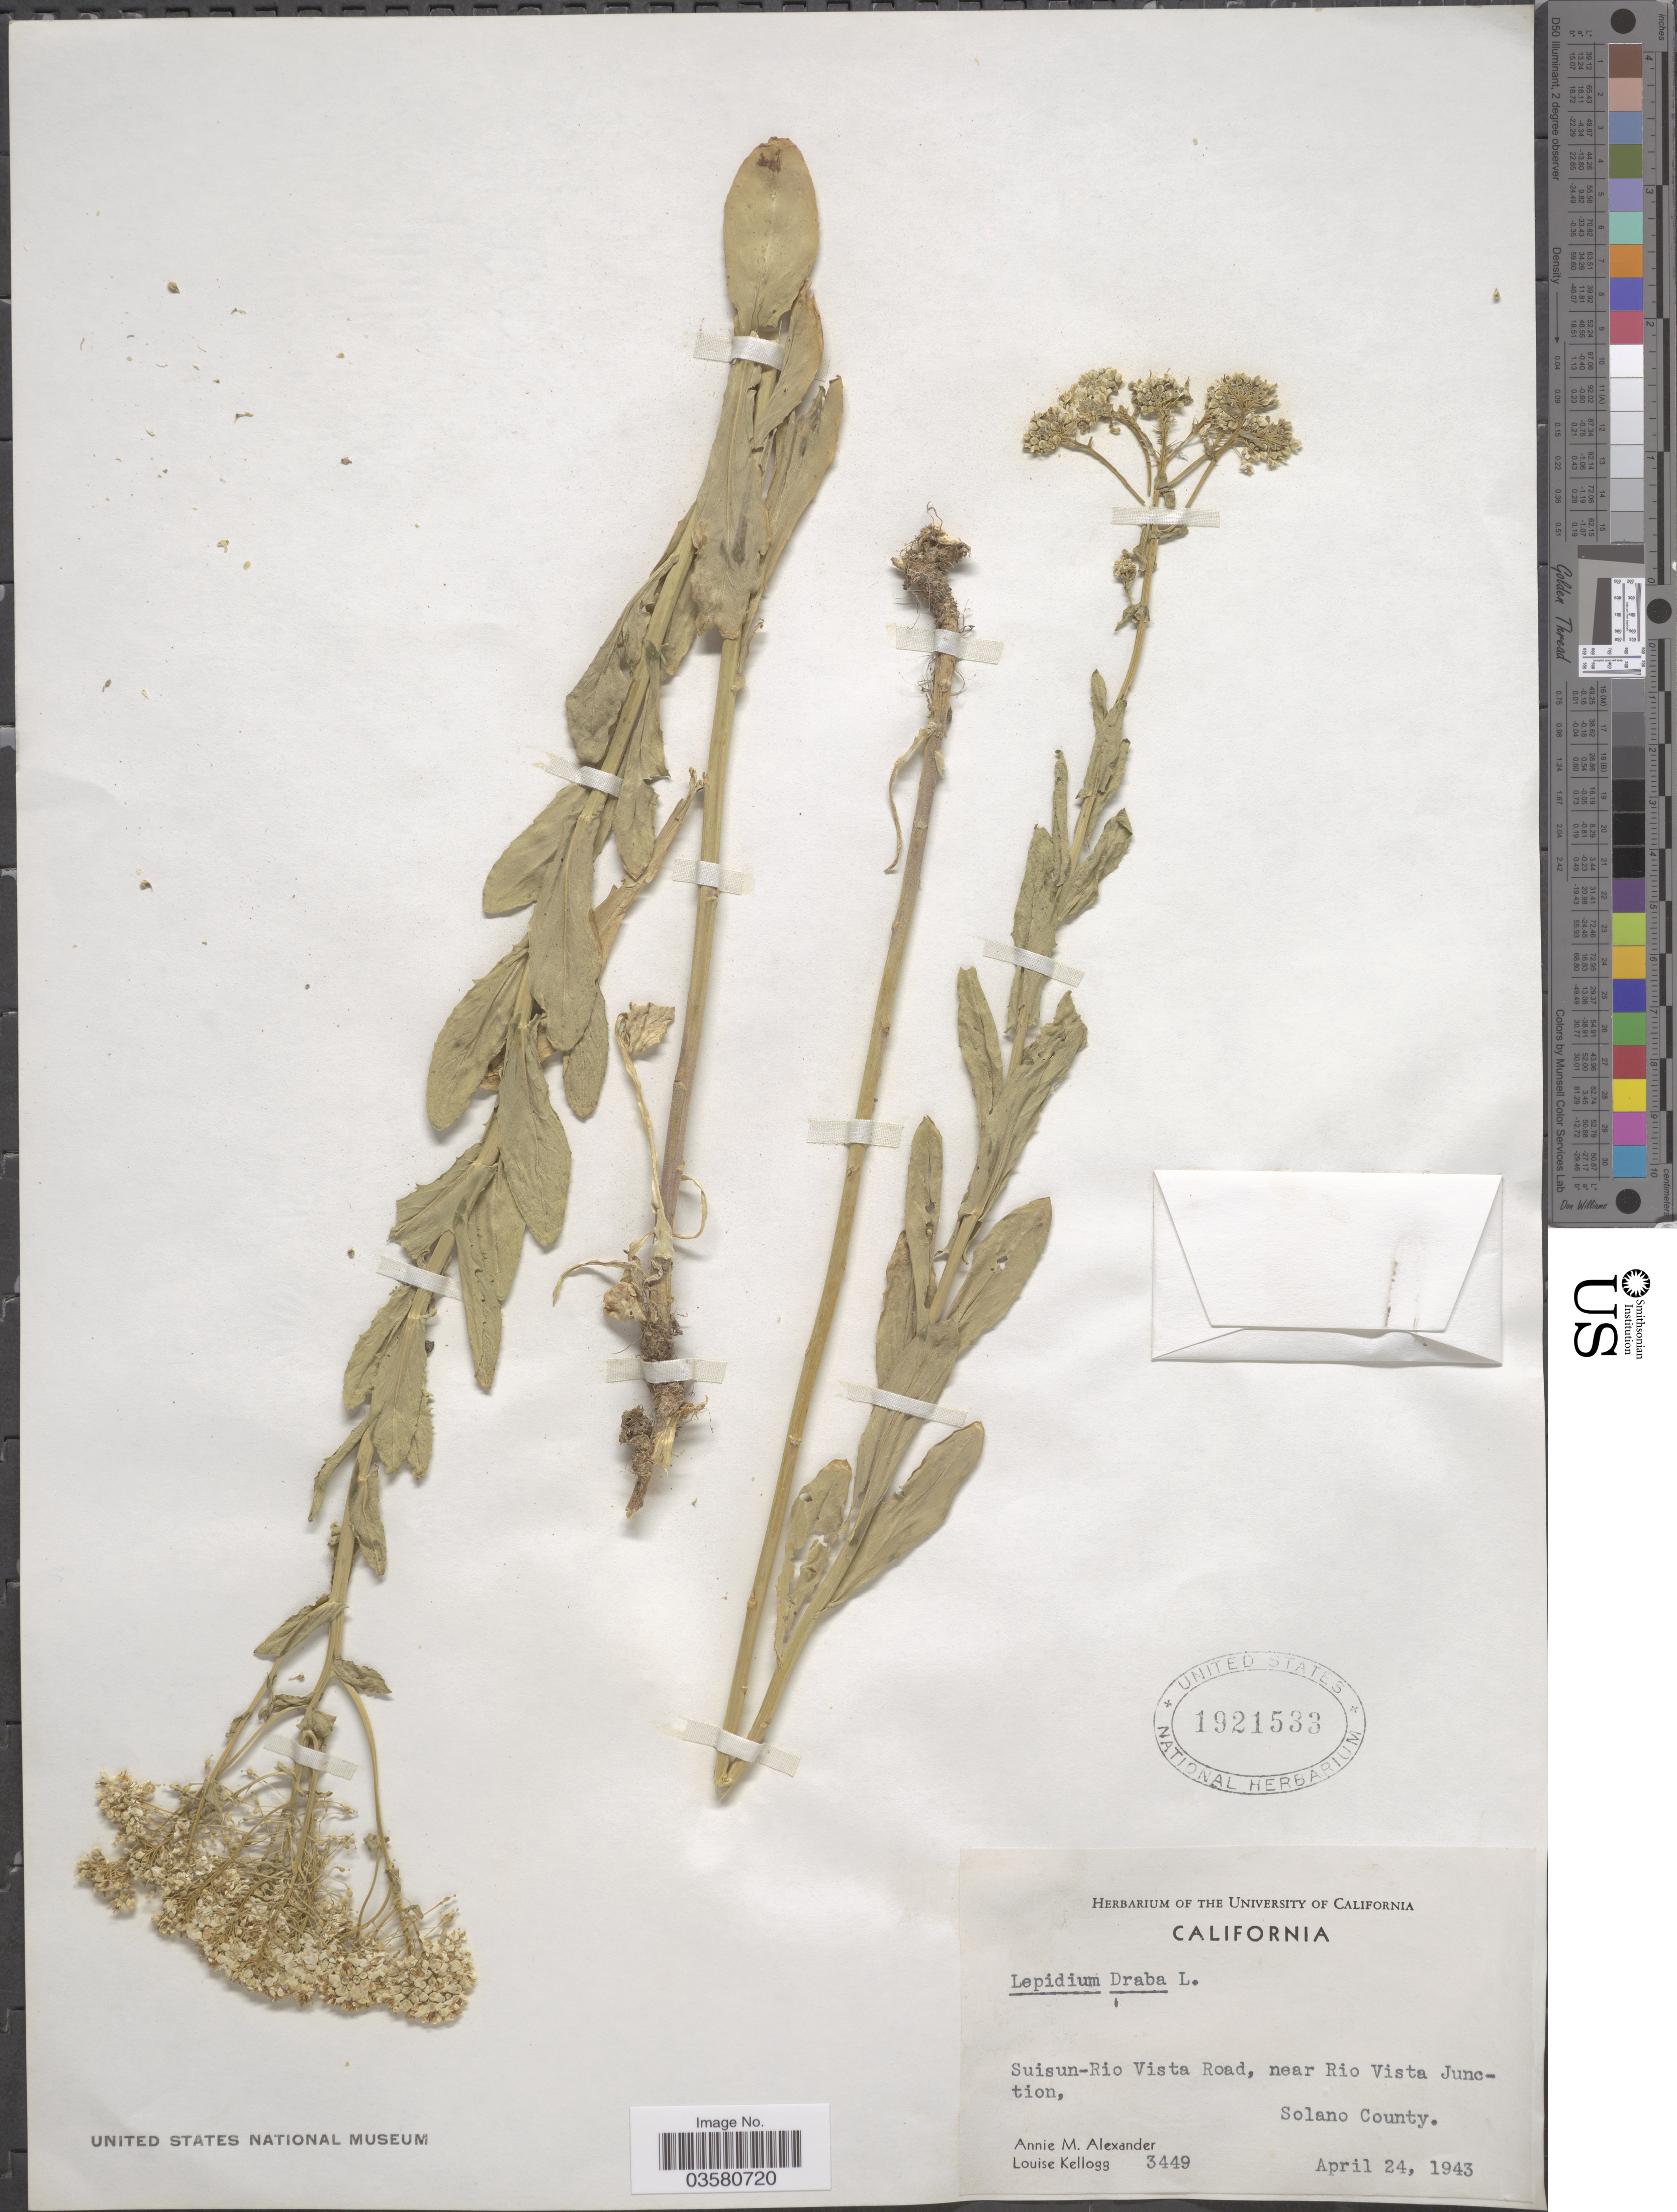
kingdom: Plantae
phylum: Tracheophyta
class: Magnoliopsida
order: Brassicales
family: Brassicaceae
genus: Lepidium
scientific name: Lepidium draba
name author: L.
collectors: A. M. Alexander & L. Kellogg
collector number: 3449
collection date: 1943-04-24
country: United States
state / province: California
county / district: Solano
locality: Suisun-Rio Vista Road, near Rio Vista Junction, Solano County.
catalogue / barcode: US 1921533